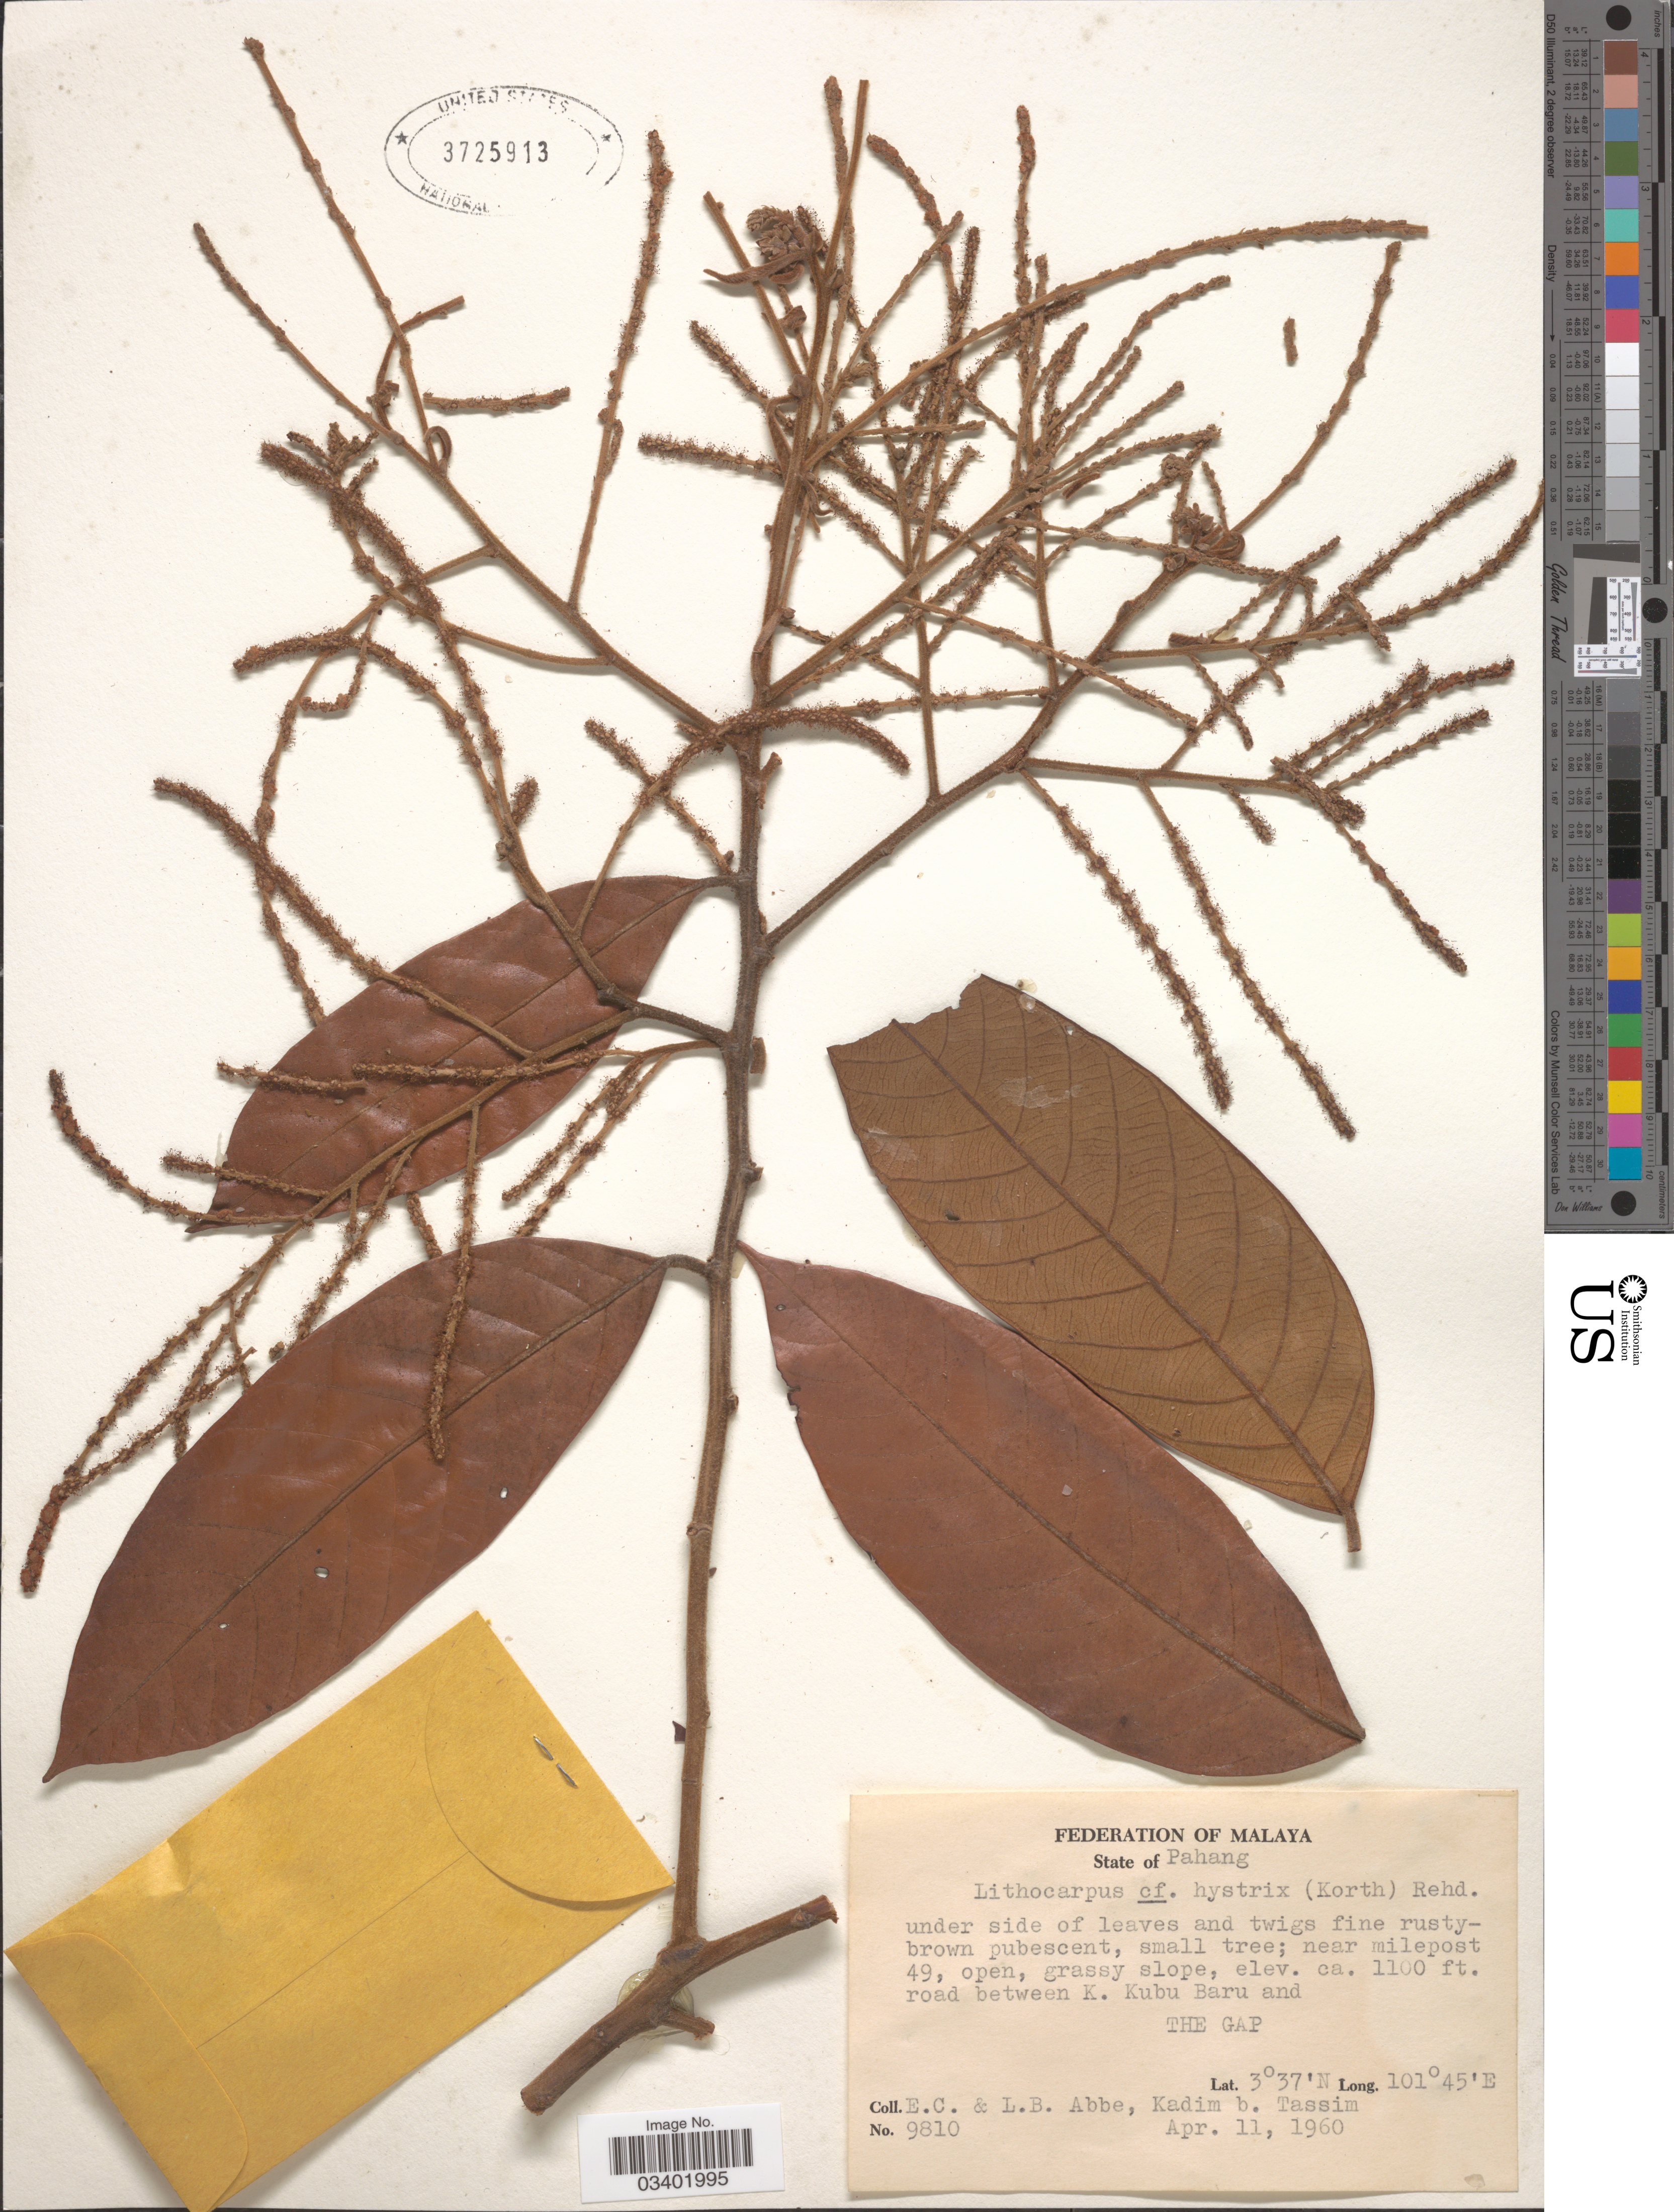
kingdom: Plantae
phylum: Tracheophyta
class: Magnoliopsida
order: Fagales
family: Fagaceae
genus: Lithocarpus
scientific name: Lithocarpus hystrix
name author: (Korth.) Rehder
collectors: E. C. Abbe, L. B. Abbe & K. Tassim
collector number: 9810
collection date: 1960-04-11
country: Malaysia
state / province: Pahang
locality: Federation of Malaya. Near milepost 49. Road between K. Kubu Baru and The Gap.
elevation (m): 335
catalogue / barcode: US 3725913